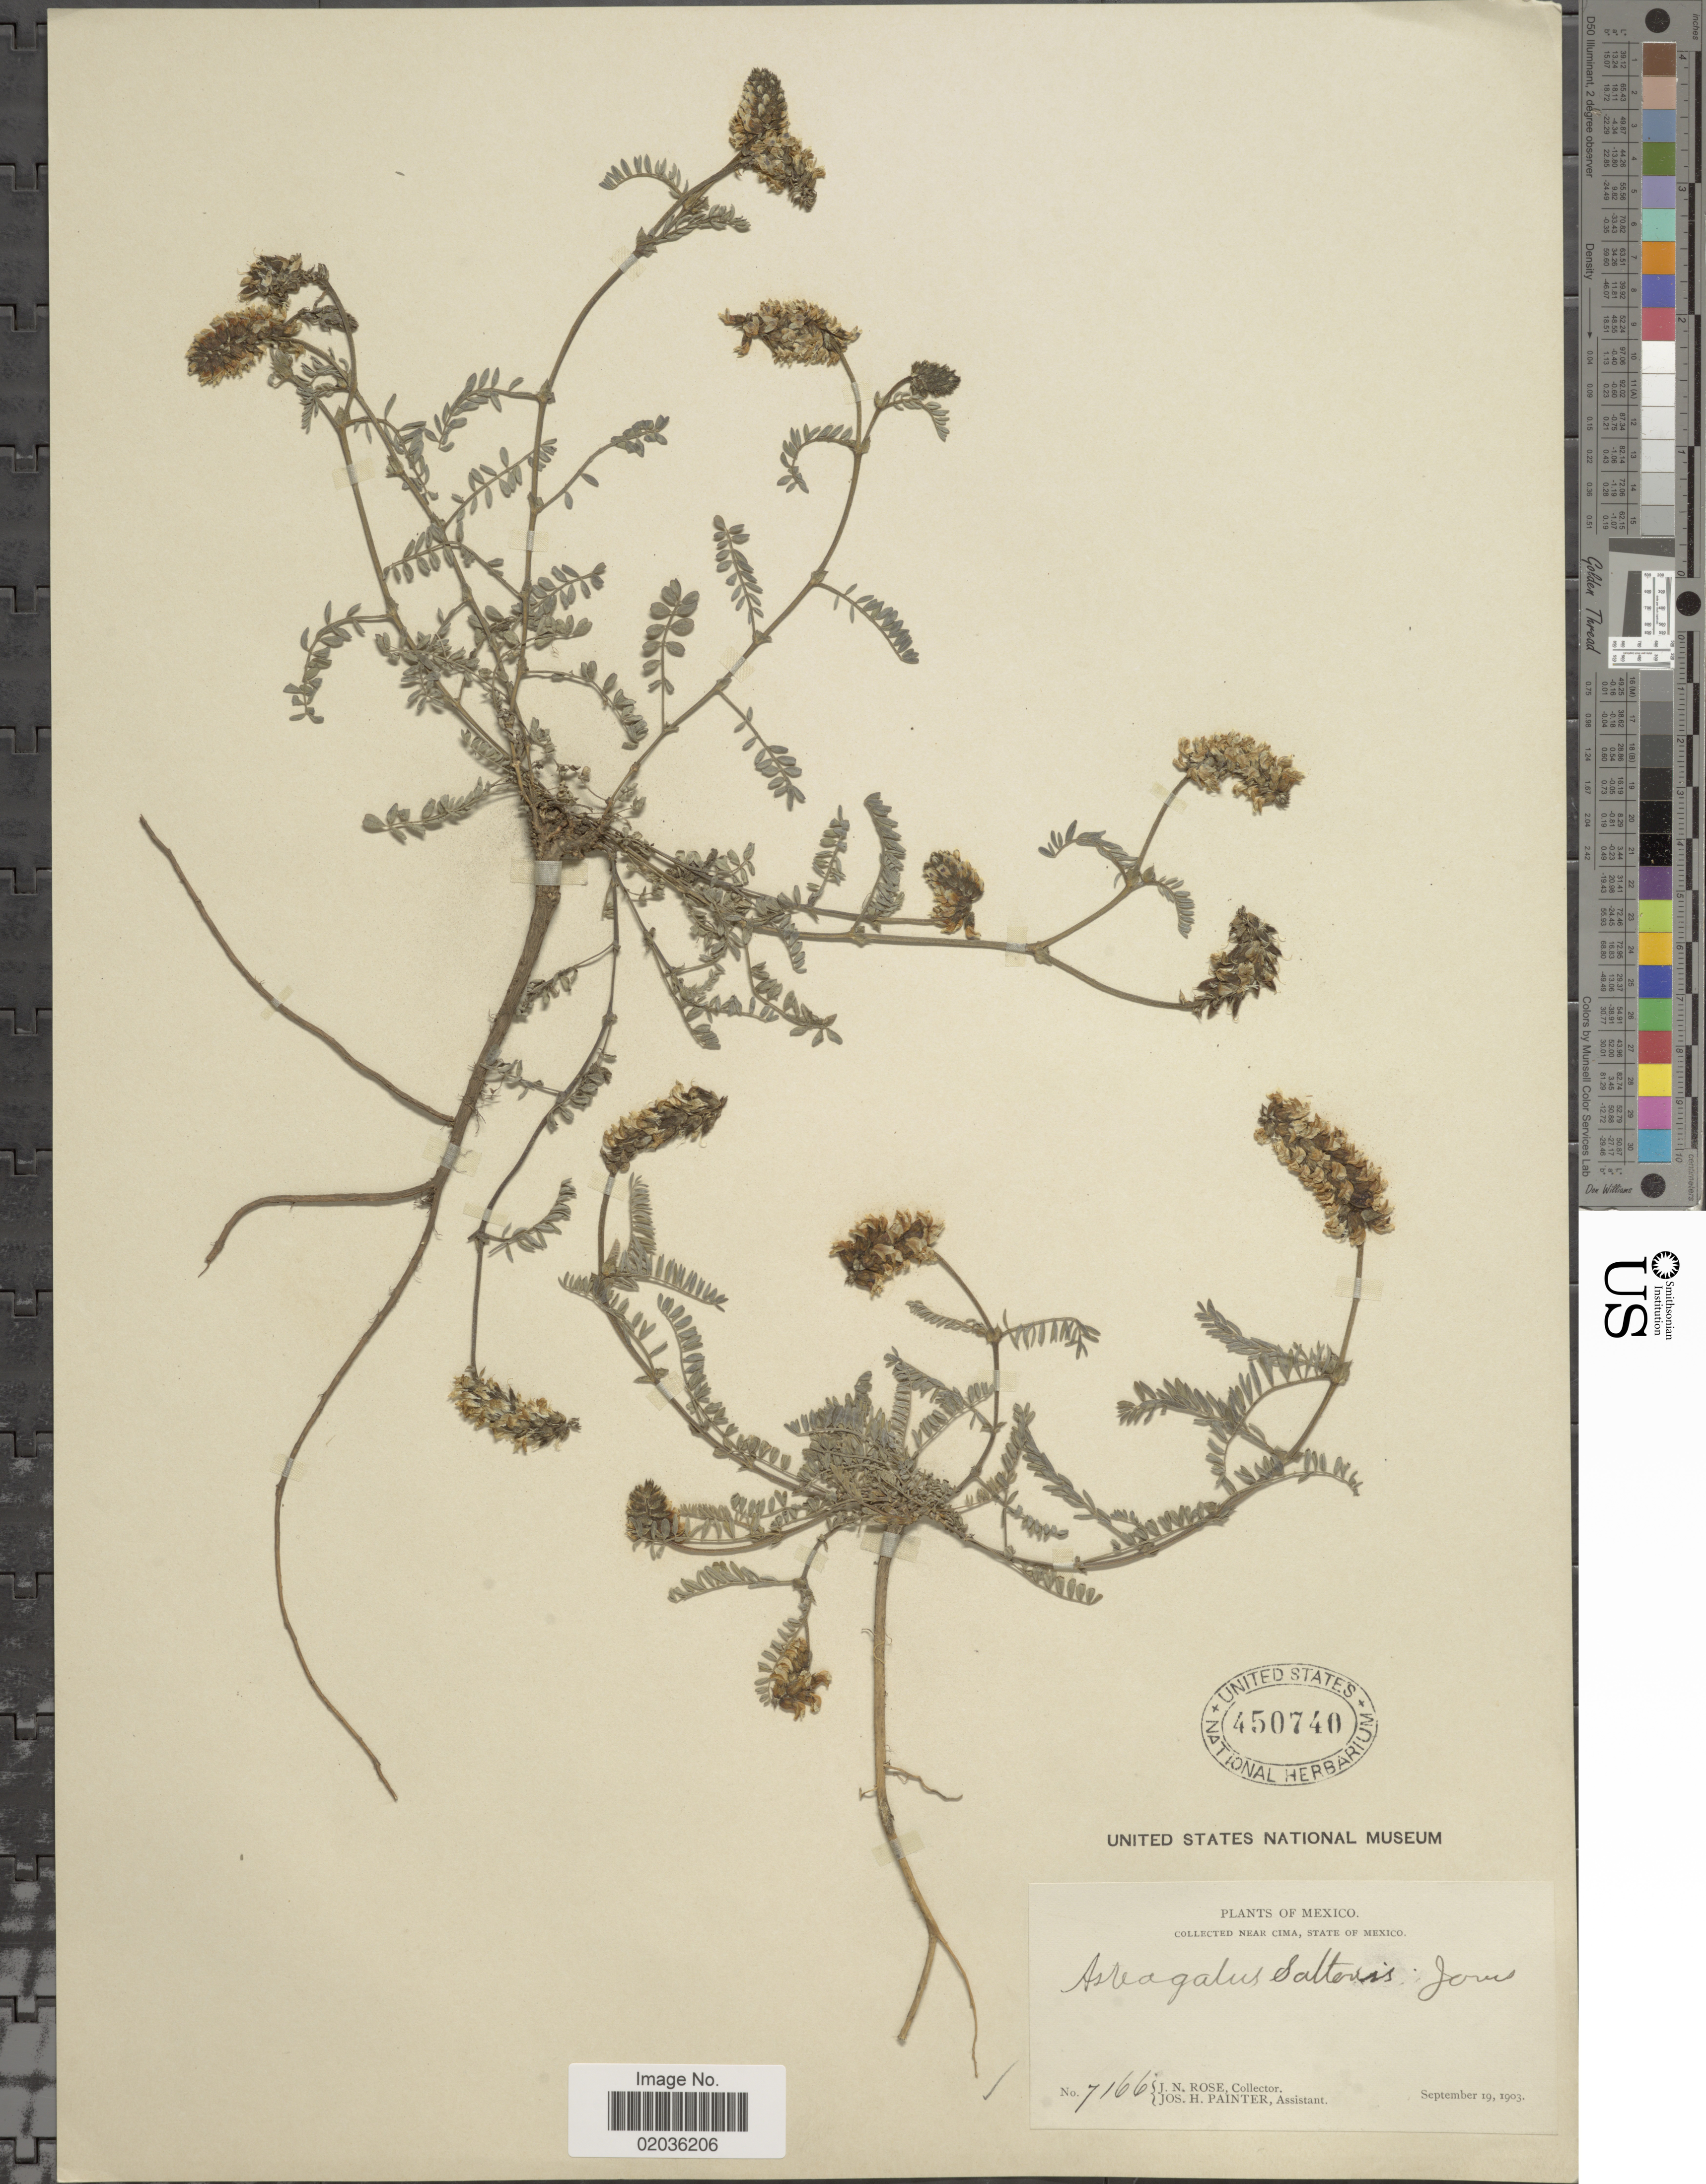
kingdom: Plantae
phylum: Tracheophyta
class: Magnoliopsida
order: Fabales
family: Fabaceae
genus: Astragalus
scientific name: Astragalus micranthus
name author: Desv.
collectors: J. N. Rose & J. H. Painter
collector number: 7166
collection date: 1903-09-19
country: Mexico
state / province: México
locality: Near Cima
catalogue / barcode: US 450740